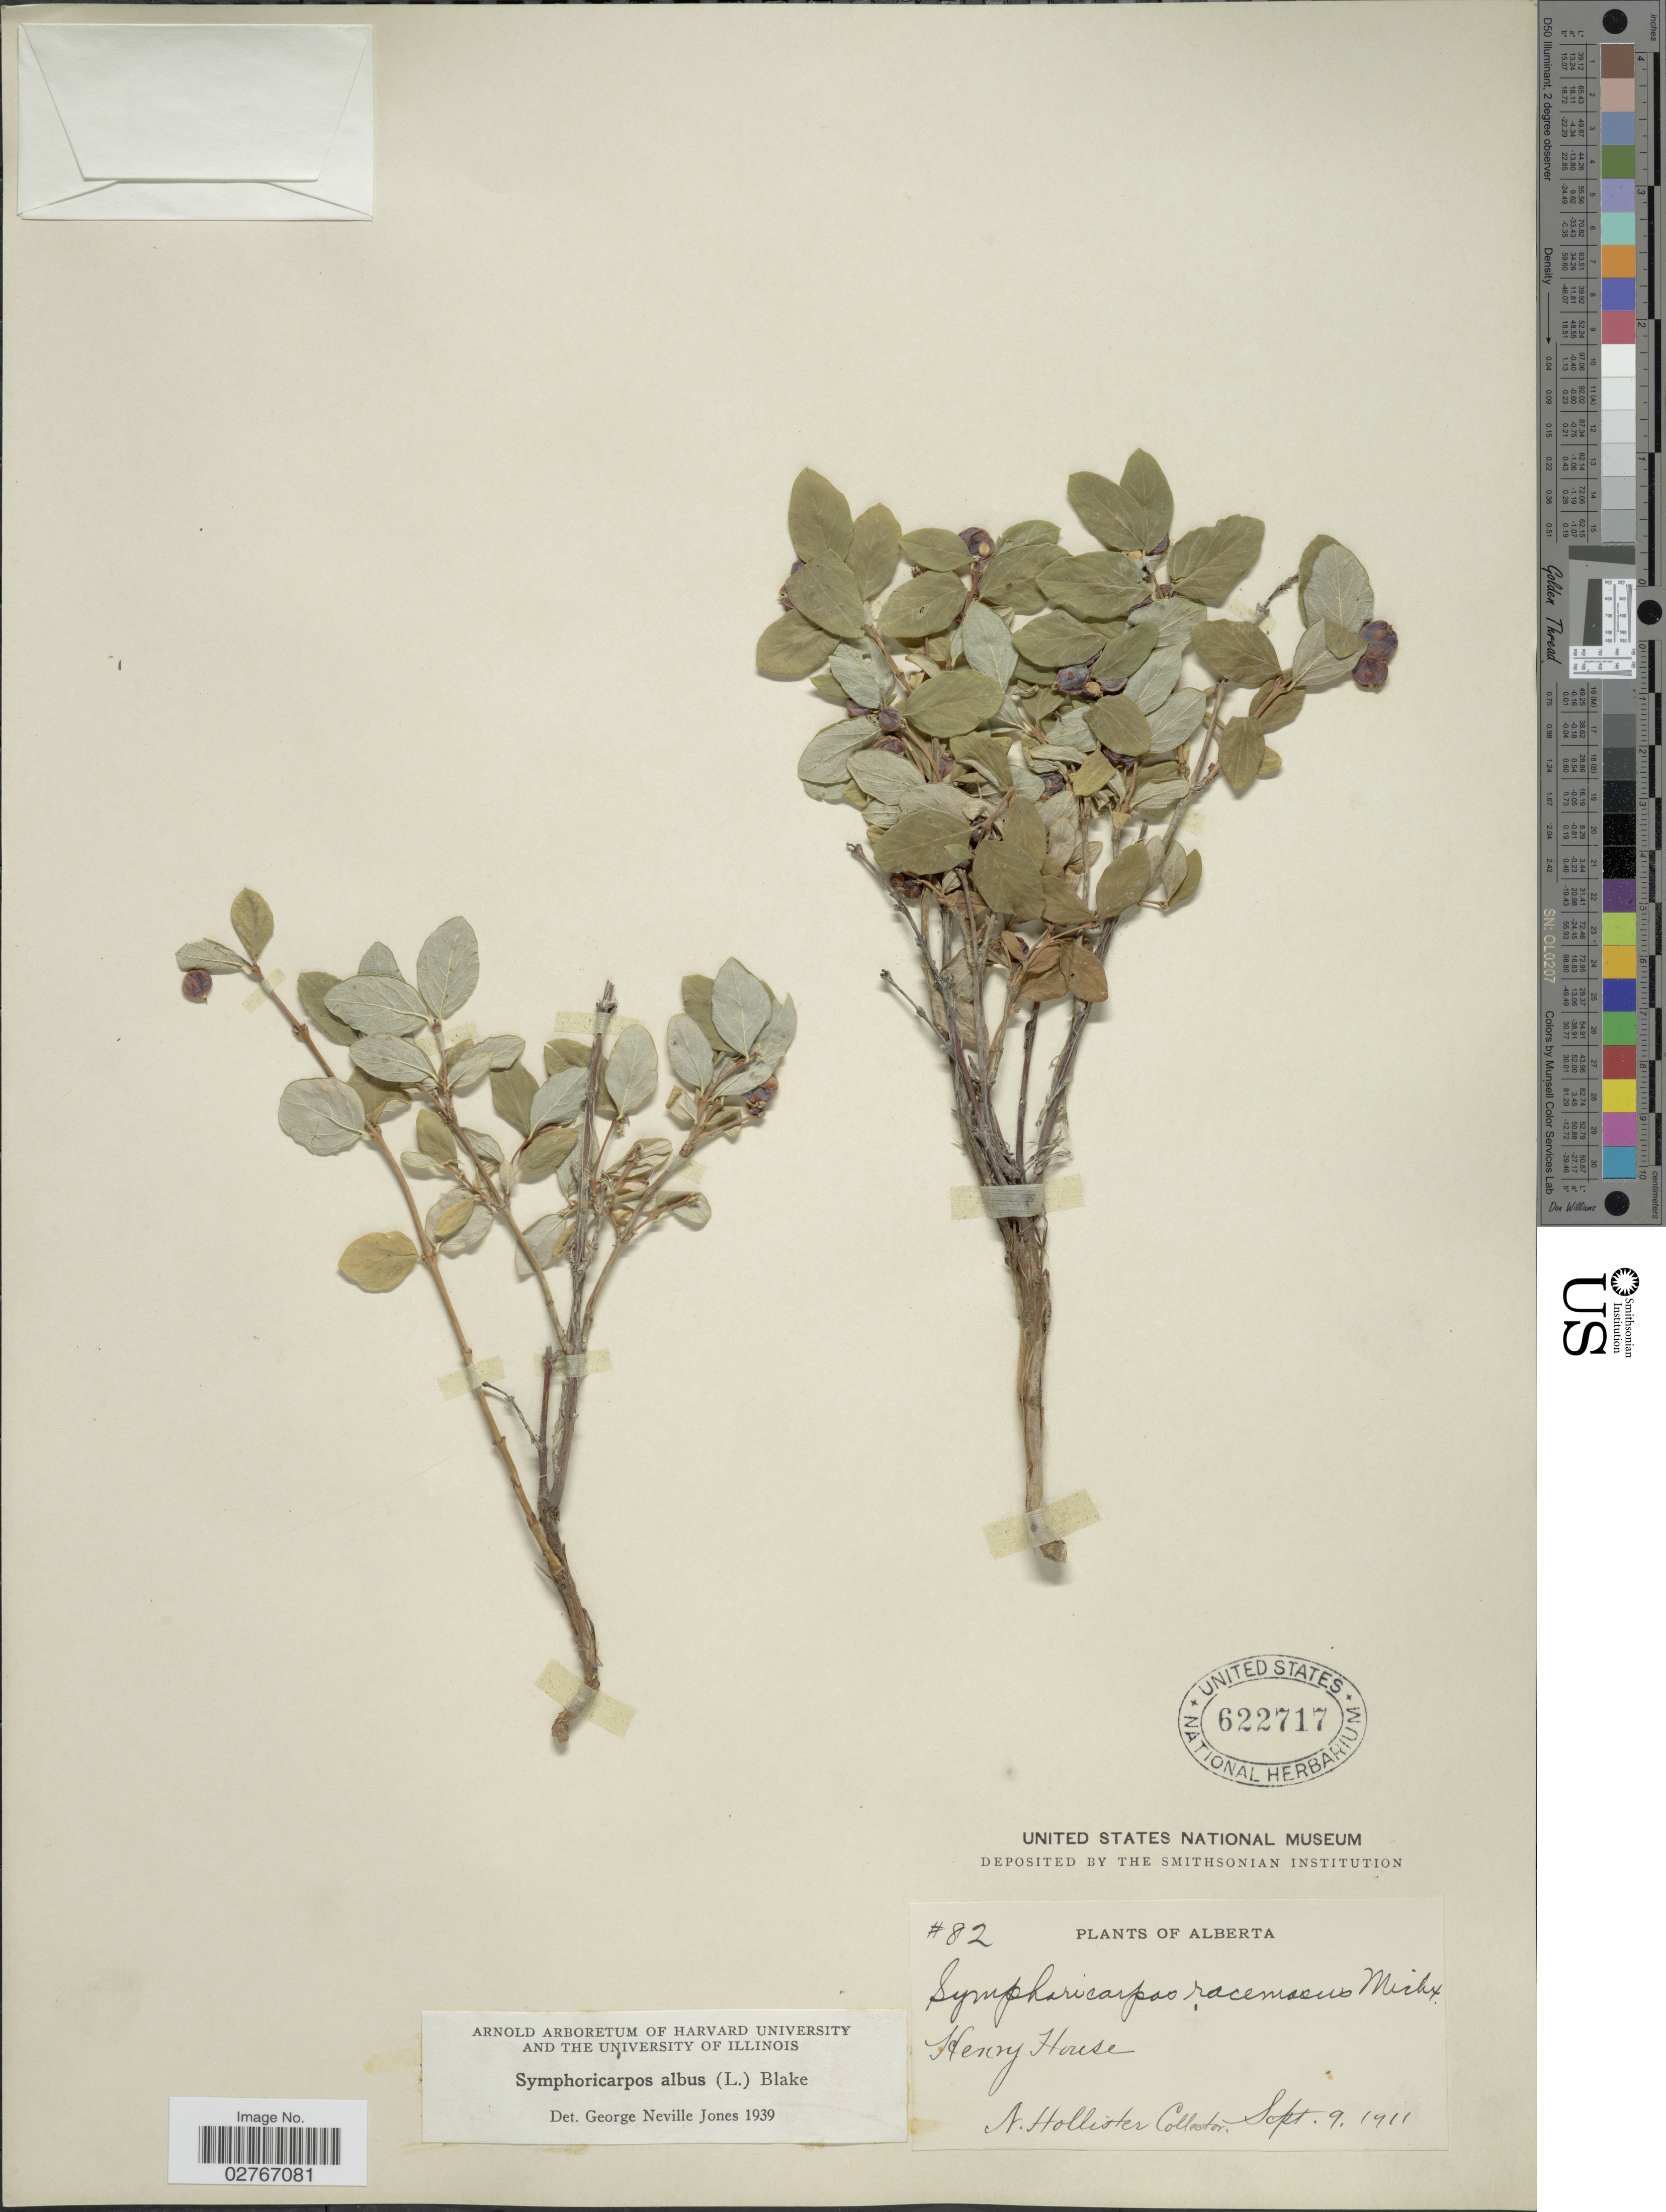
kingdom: Plantae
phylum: Tracheophyta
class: Magnoliopsida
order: Dipsacales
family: Caprifoliaceae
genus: Symphoricarpos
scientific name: Symphoricarpos albus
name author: (L.) S.F. Blake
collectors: N. Hollister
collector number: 82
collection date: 1911-09-09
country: Canada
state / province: Alberta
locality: Henry House.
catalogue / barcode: US 622717